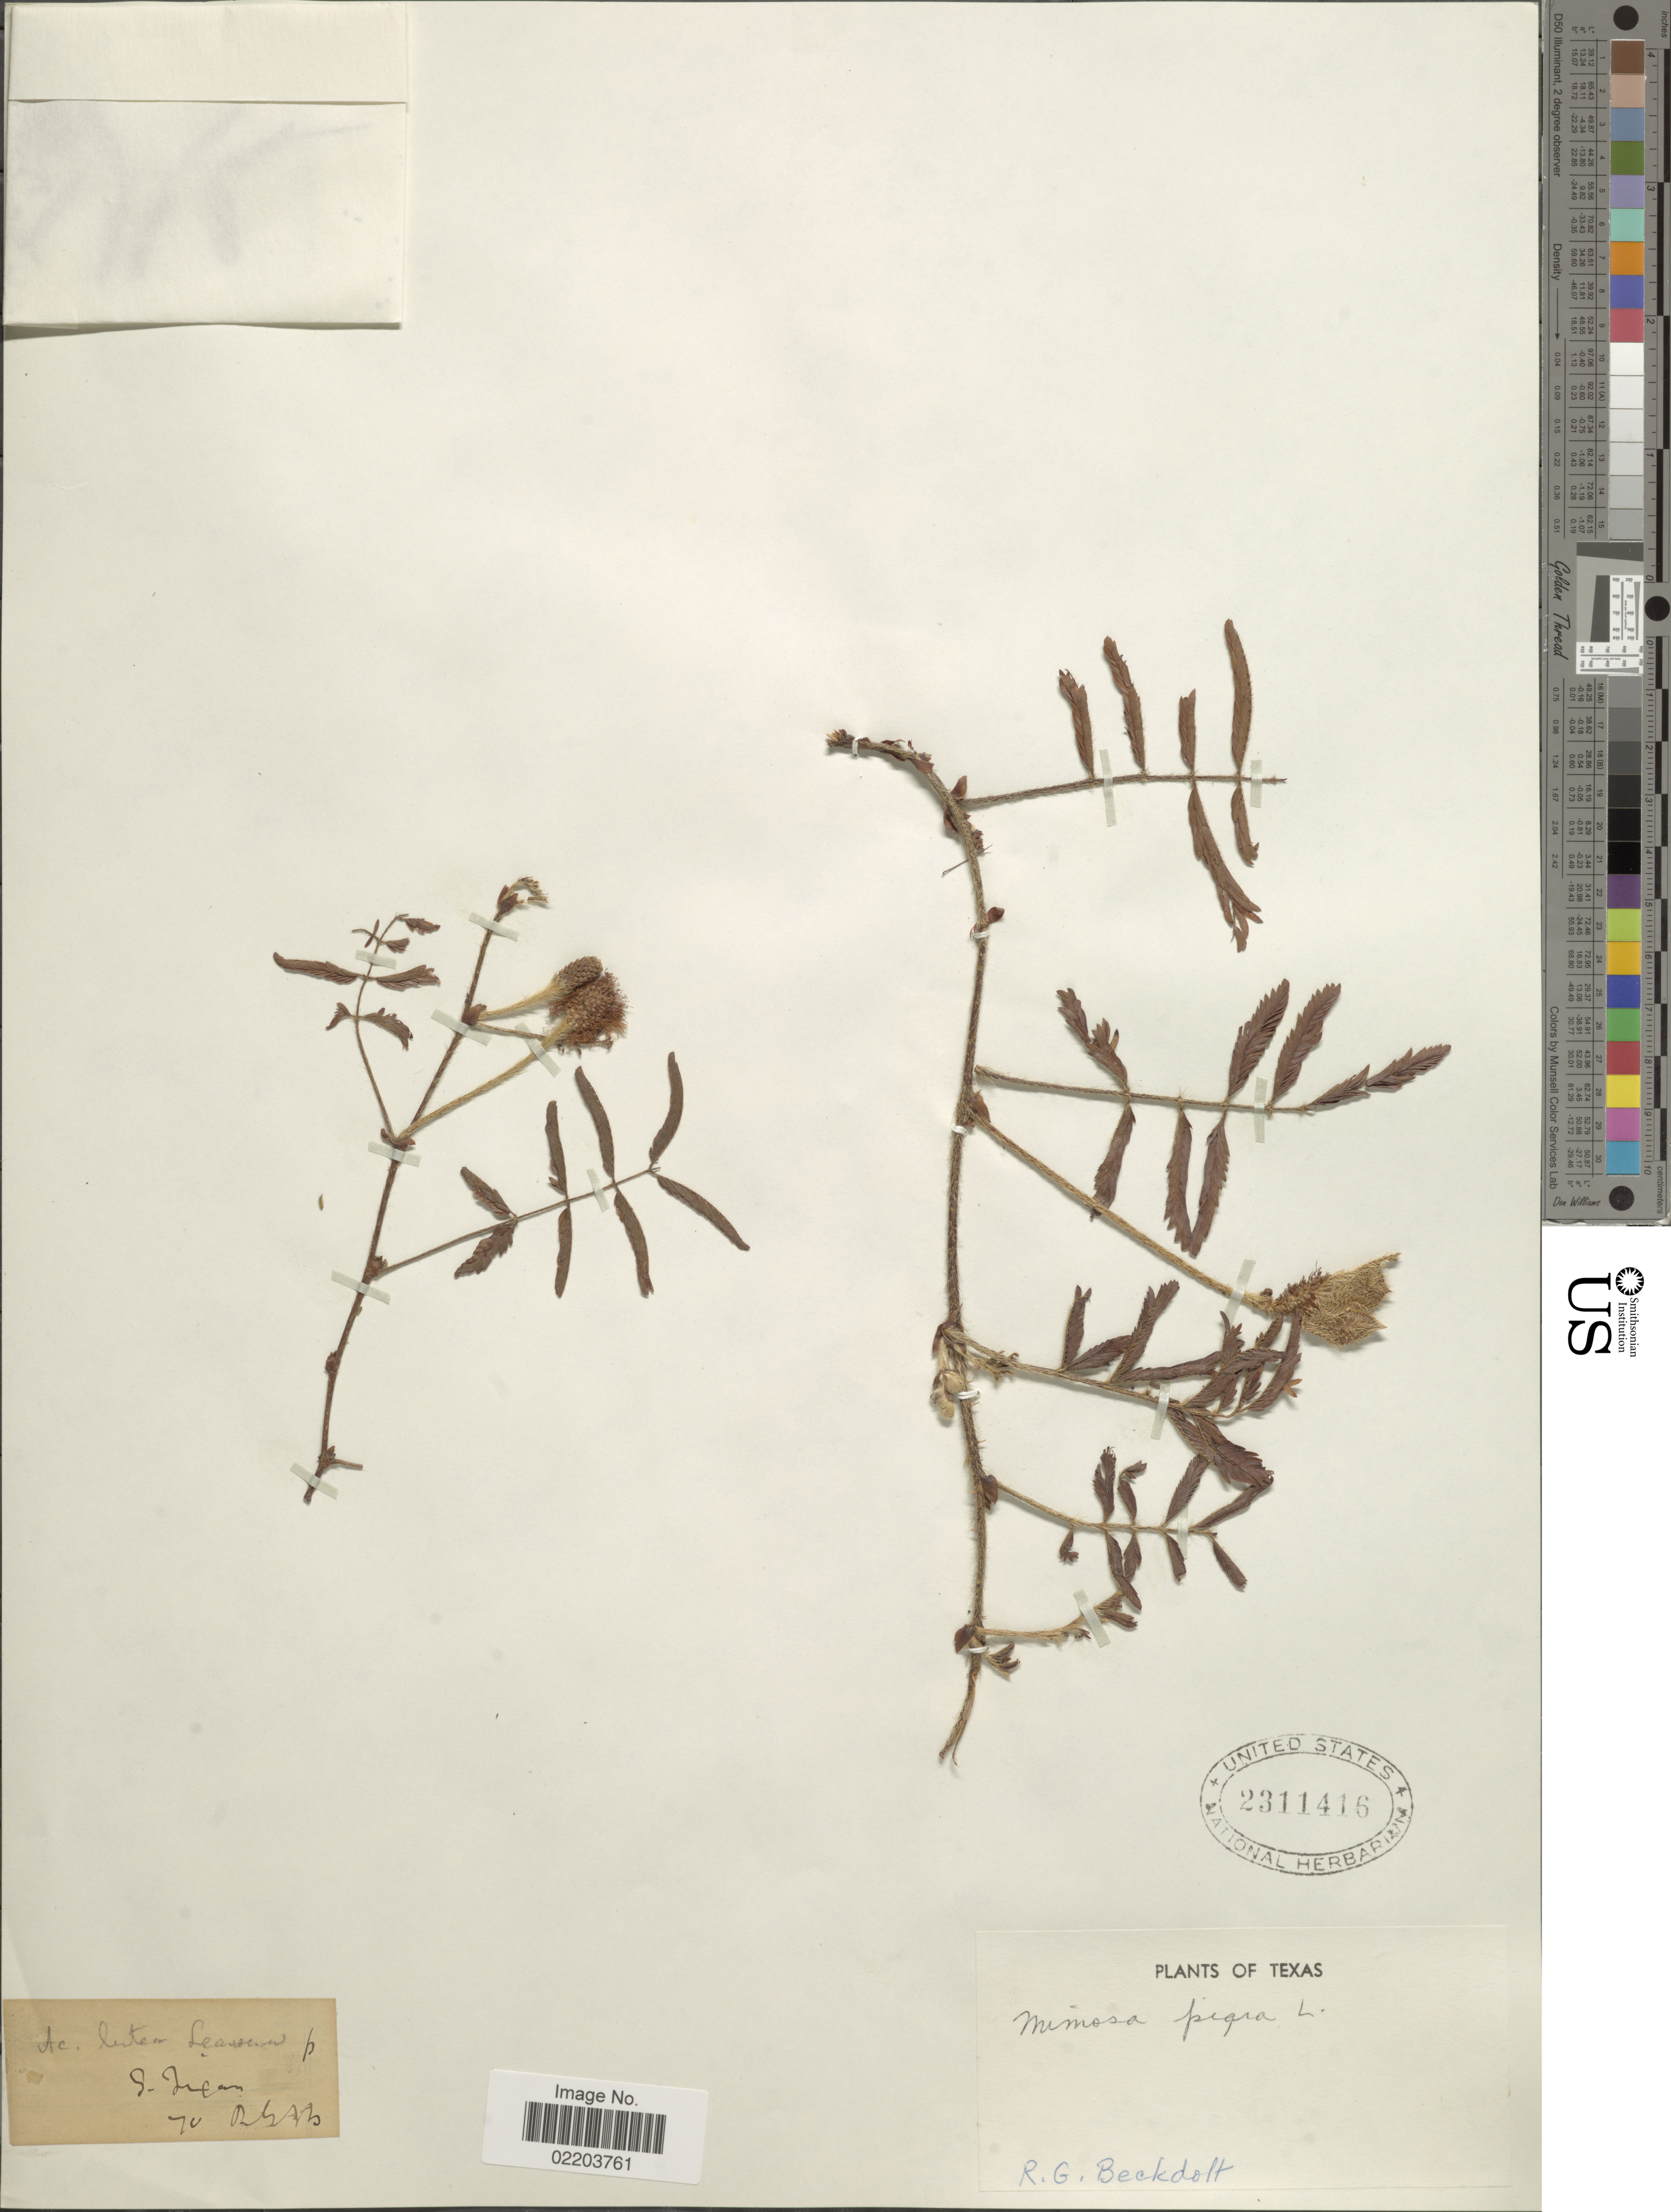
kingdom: Plantae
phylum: Tracheophyta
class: Magnoliopsida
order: Fabales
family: Fabaceae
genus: Mimosa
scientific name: Mimosa pigra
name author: L.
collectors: R. Beckdolt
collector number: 70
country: United States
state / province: Texas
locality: S. Texas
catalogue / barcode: US 2311416